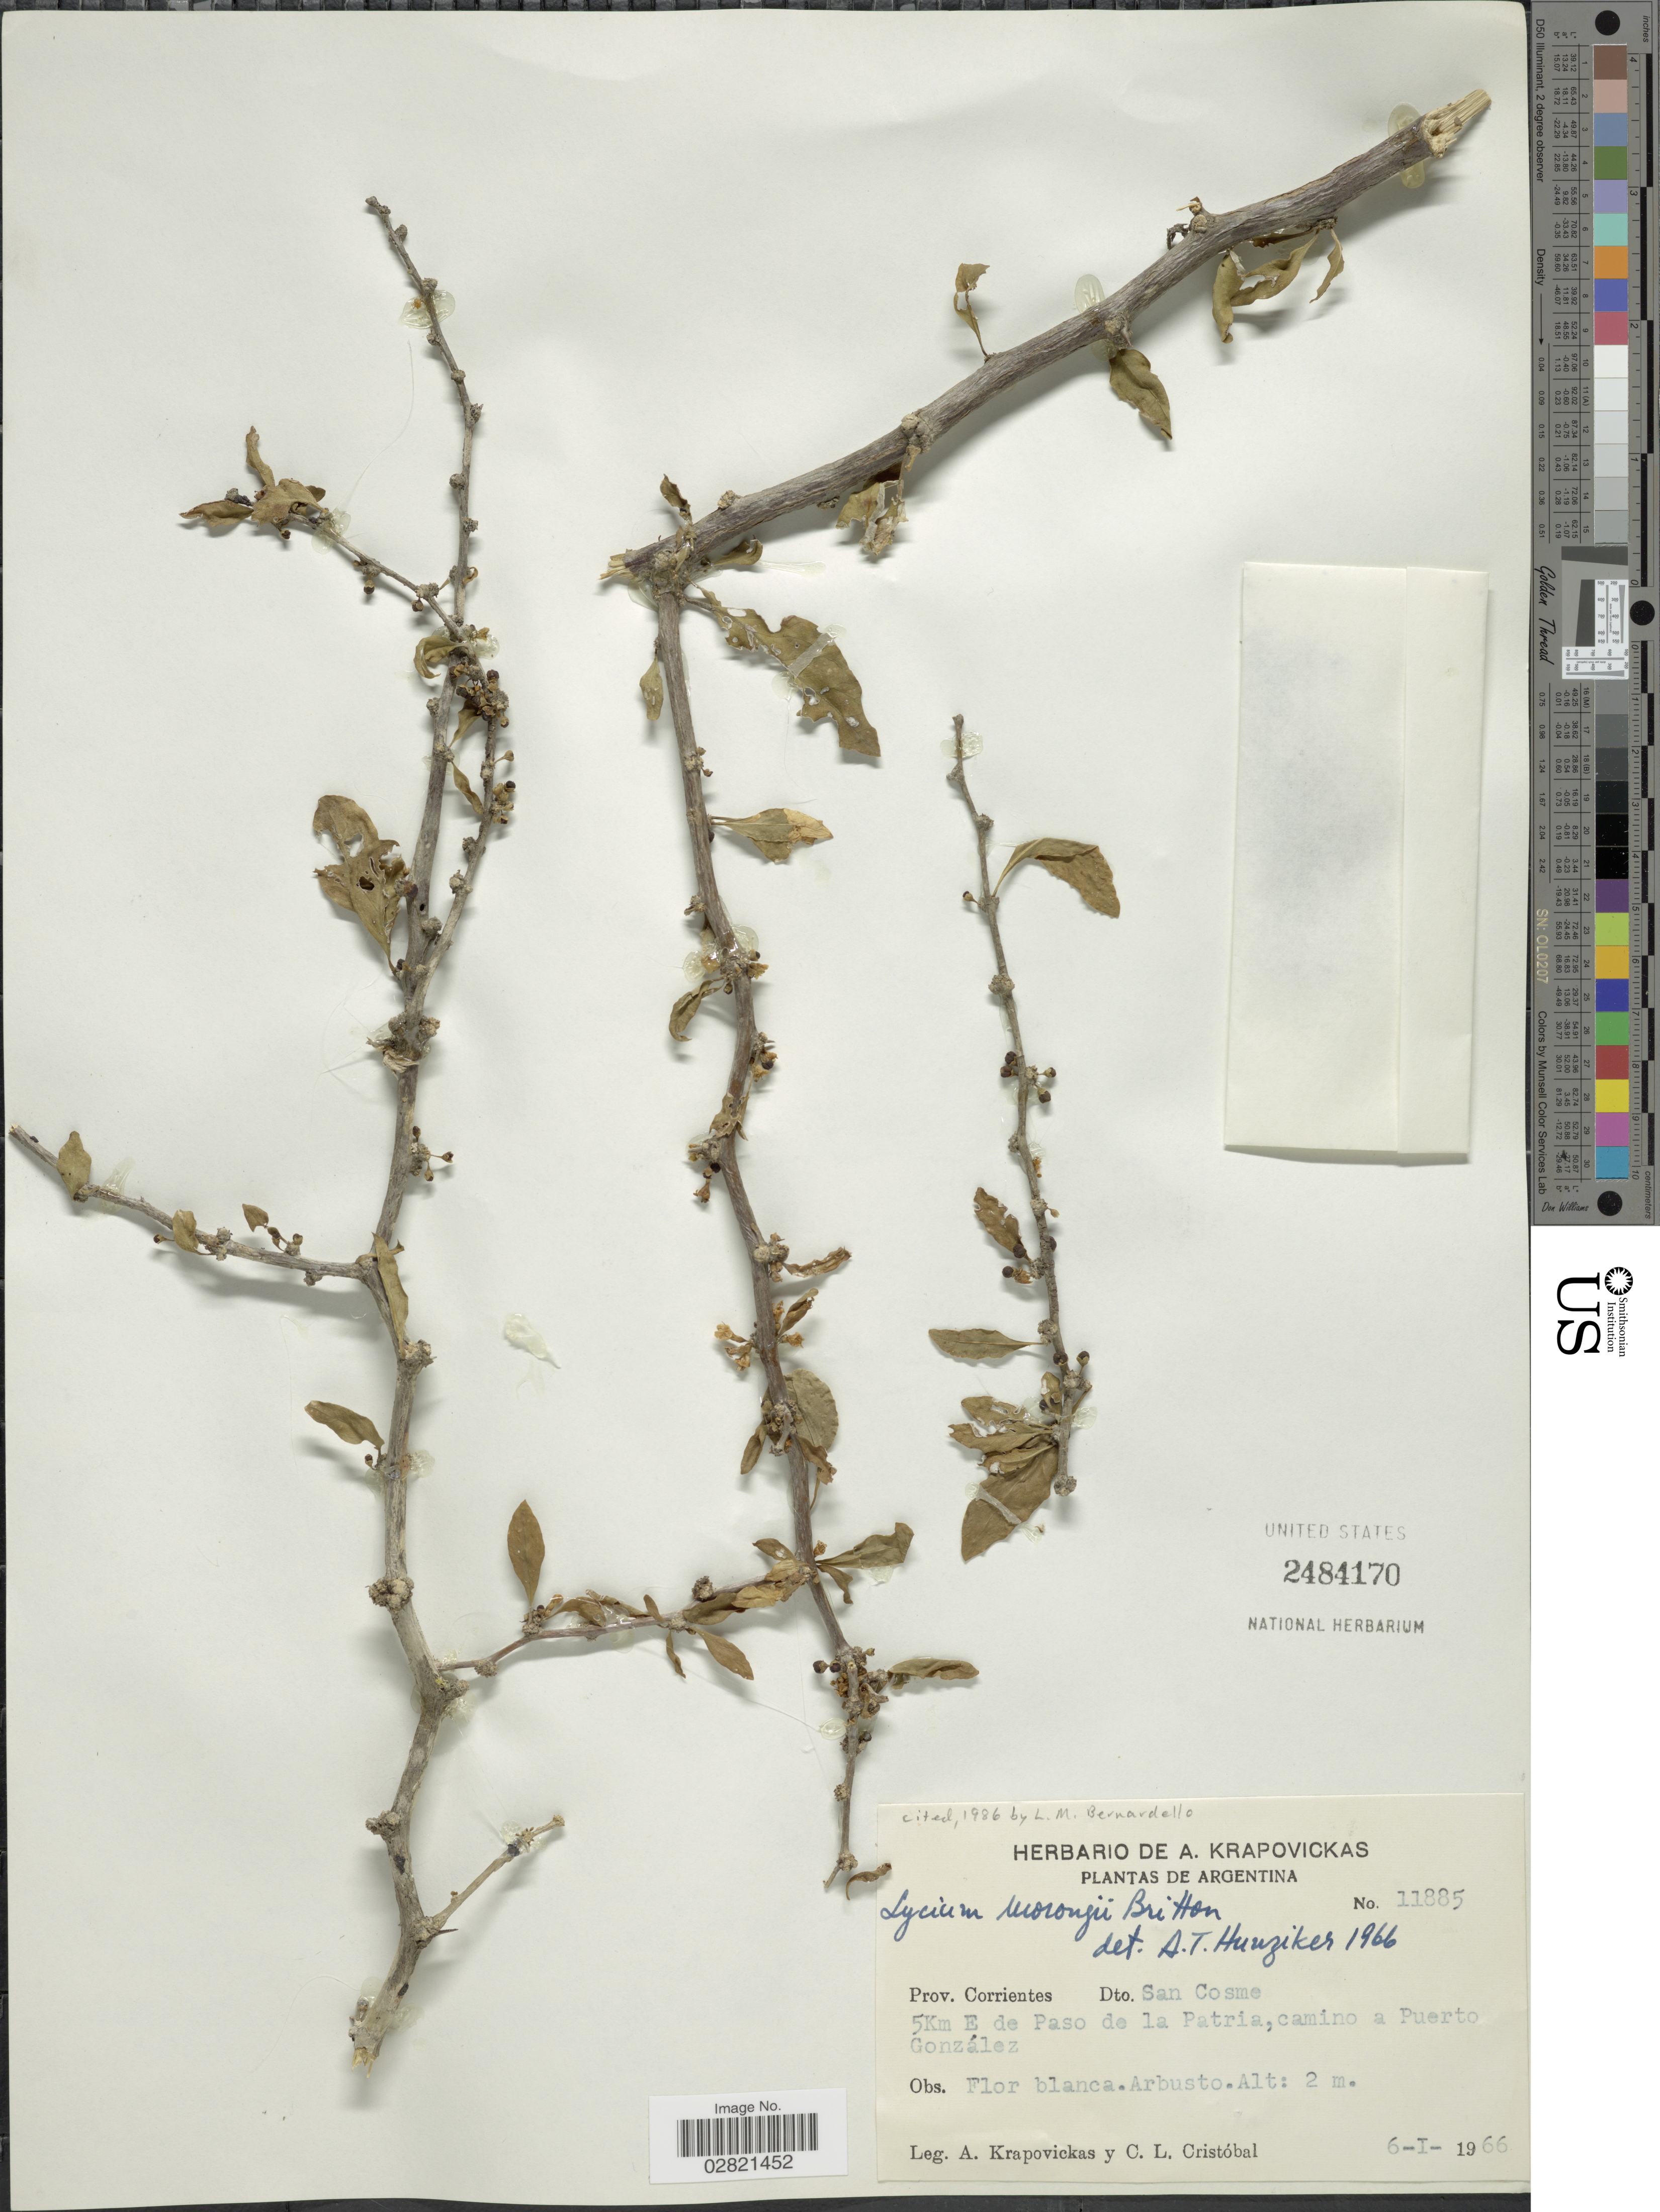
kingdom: Plantae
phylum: Tracheophyta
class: Magnoliopsida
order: Solanales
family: Solanaceae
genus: Lycium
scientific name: Lycium morongii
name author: Britton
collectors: A. Krapovickas & C. L. Cristóbal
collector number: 11885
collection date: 1966-01-06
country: Argentina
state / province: Corrientes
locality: Prov. Corientes. Dto. San Cosme. 5Km E de Paso de la Patria, camino a Puerto González.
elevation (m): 2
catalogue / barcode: US 2484170